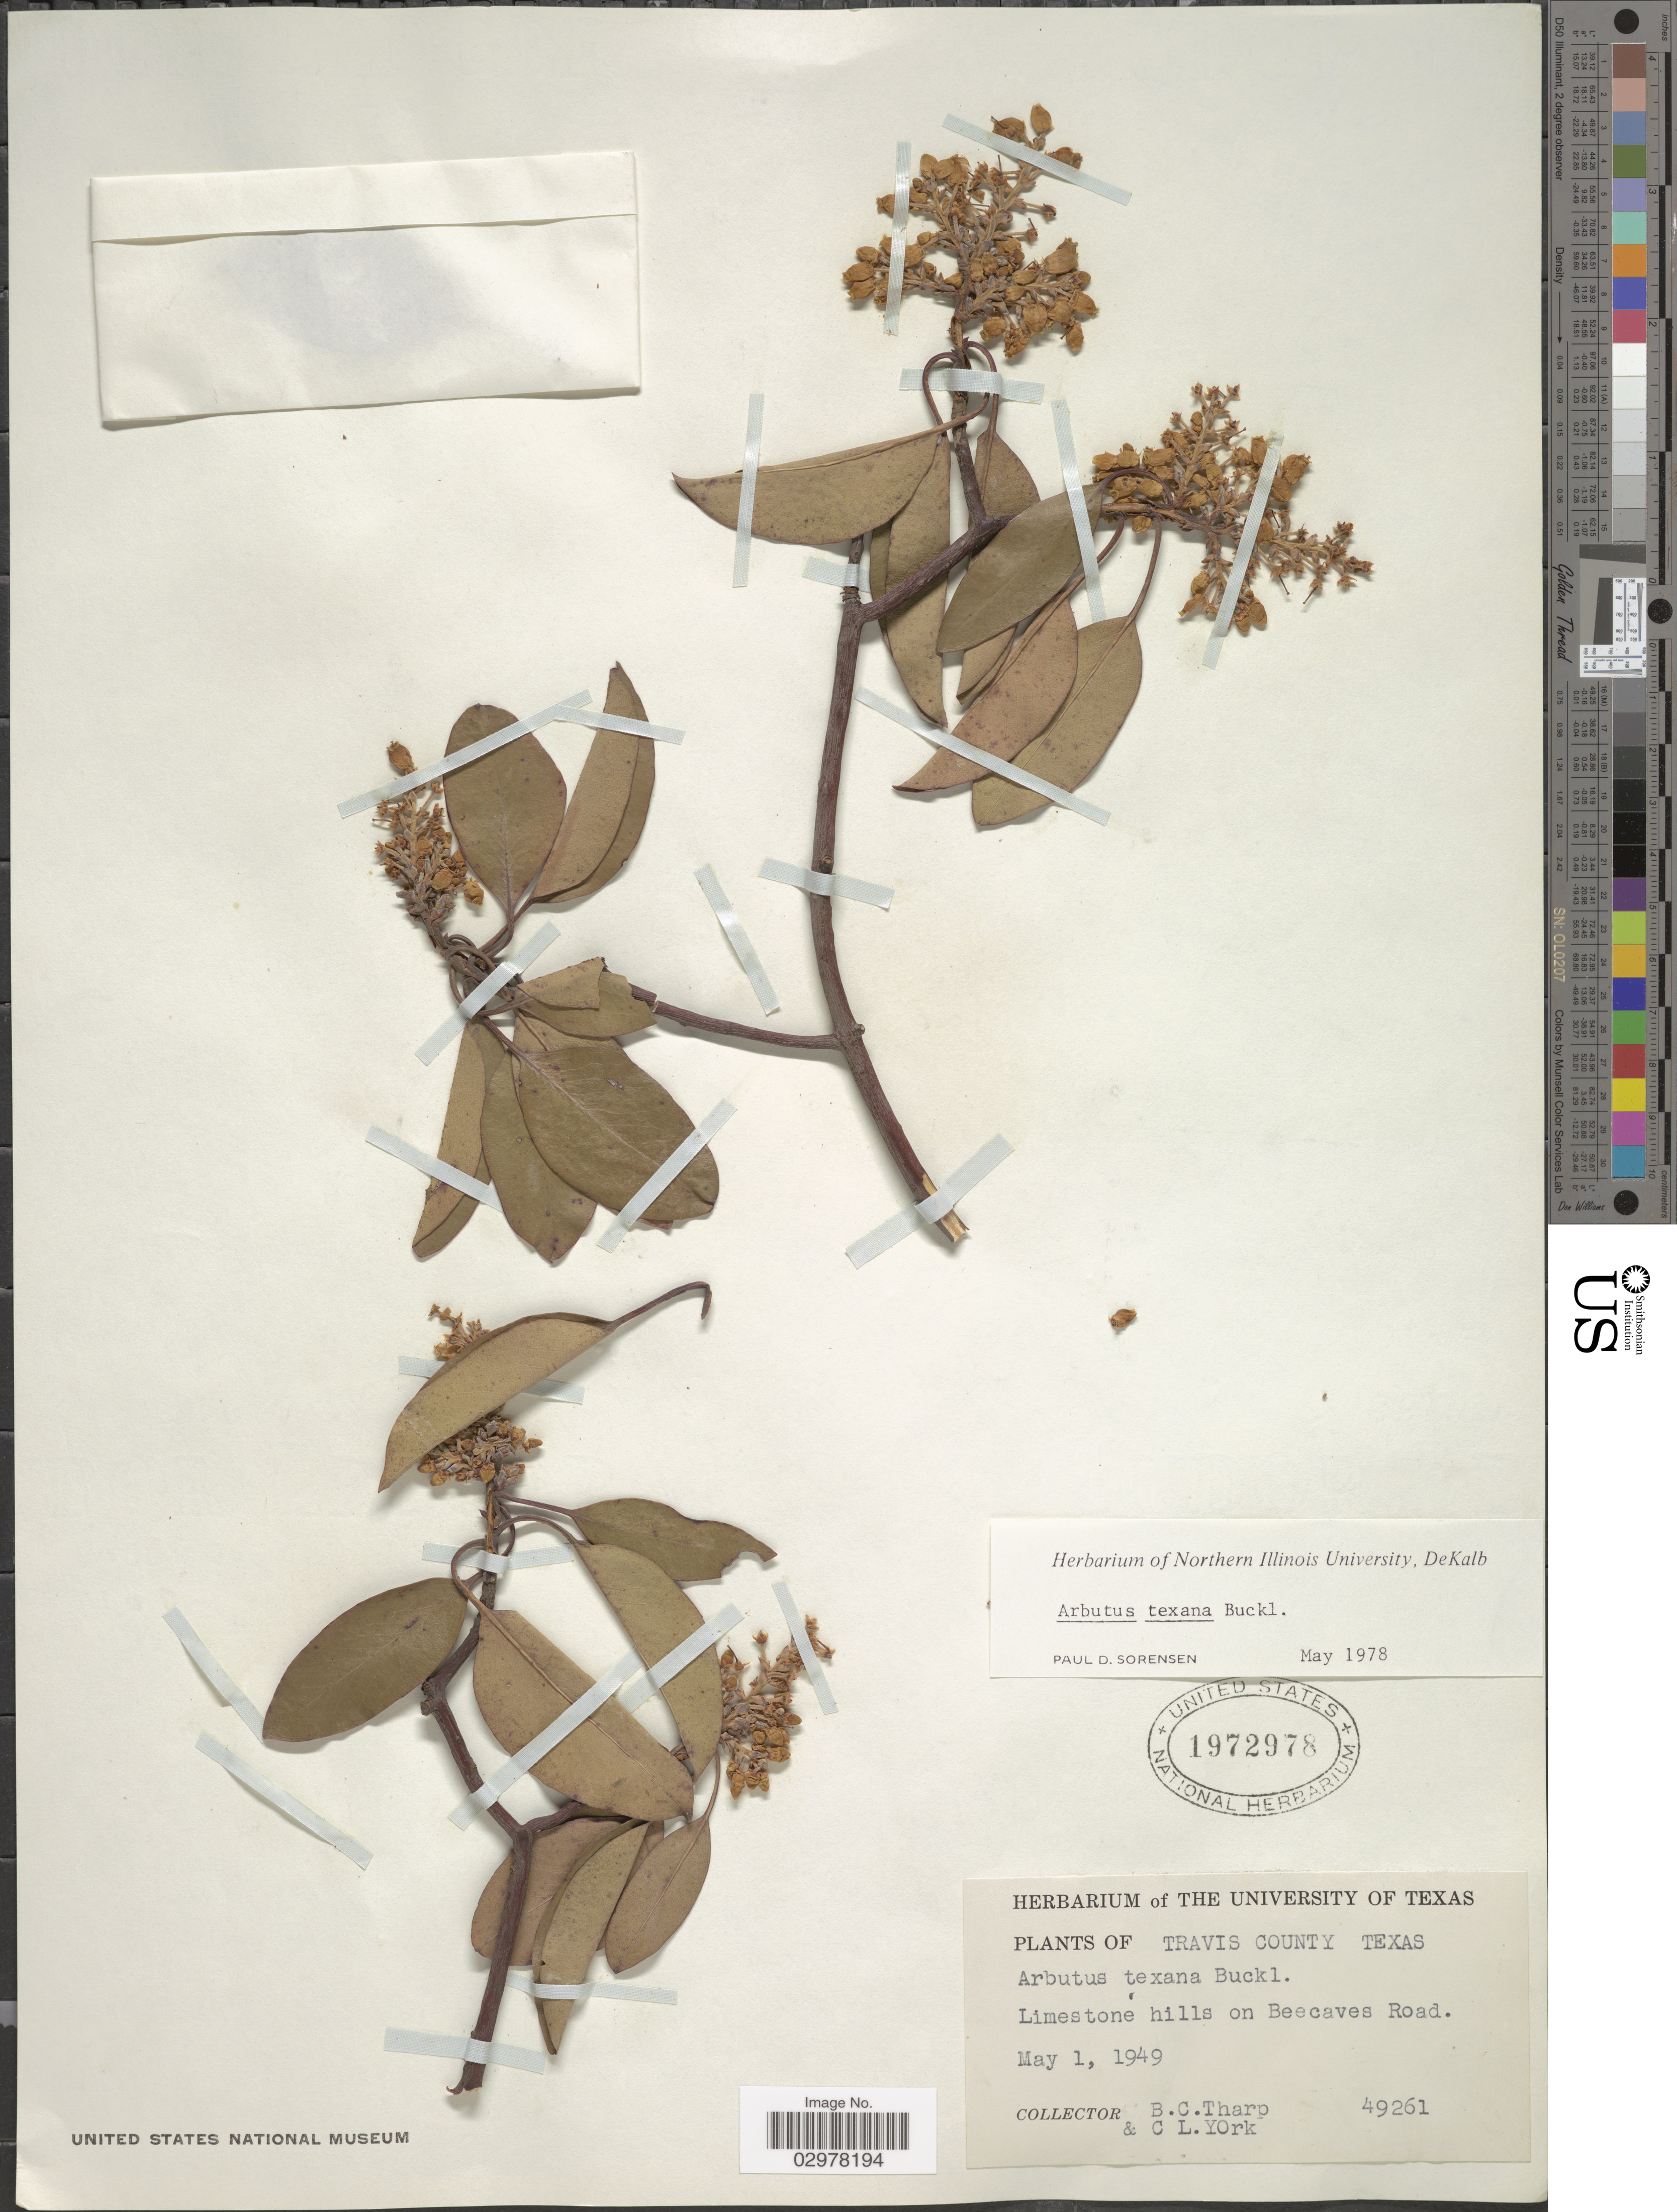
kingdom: Plantae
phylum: Tracheophyta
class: Magnoliopsida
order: Ericales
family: Ericaceae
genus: Arbutus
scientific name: Arbutus texana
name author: Buckley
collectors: B. C. Tharp & C. L. York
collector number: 49261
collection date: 1949-05-01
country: United States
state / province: Texas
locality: Travis County, Limestone hills on Beecaves Road.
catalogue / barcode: US 1972978